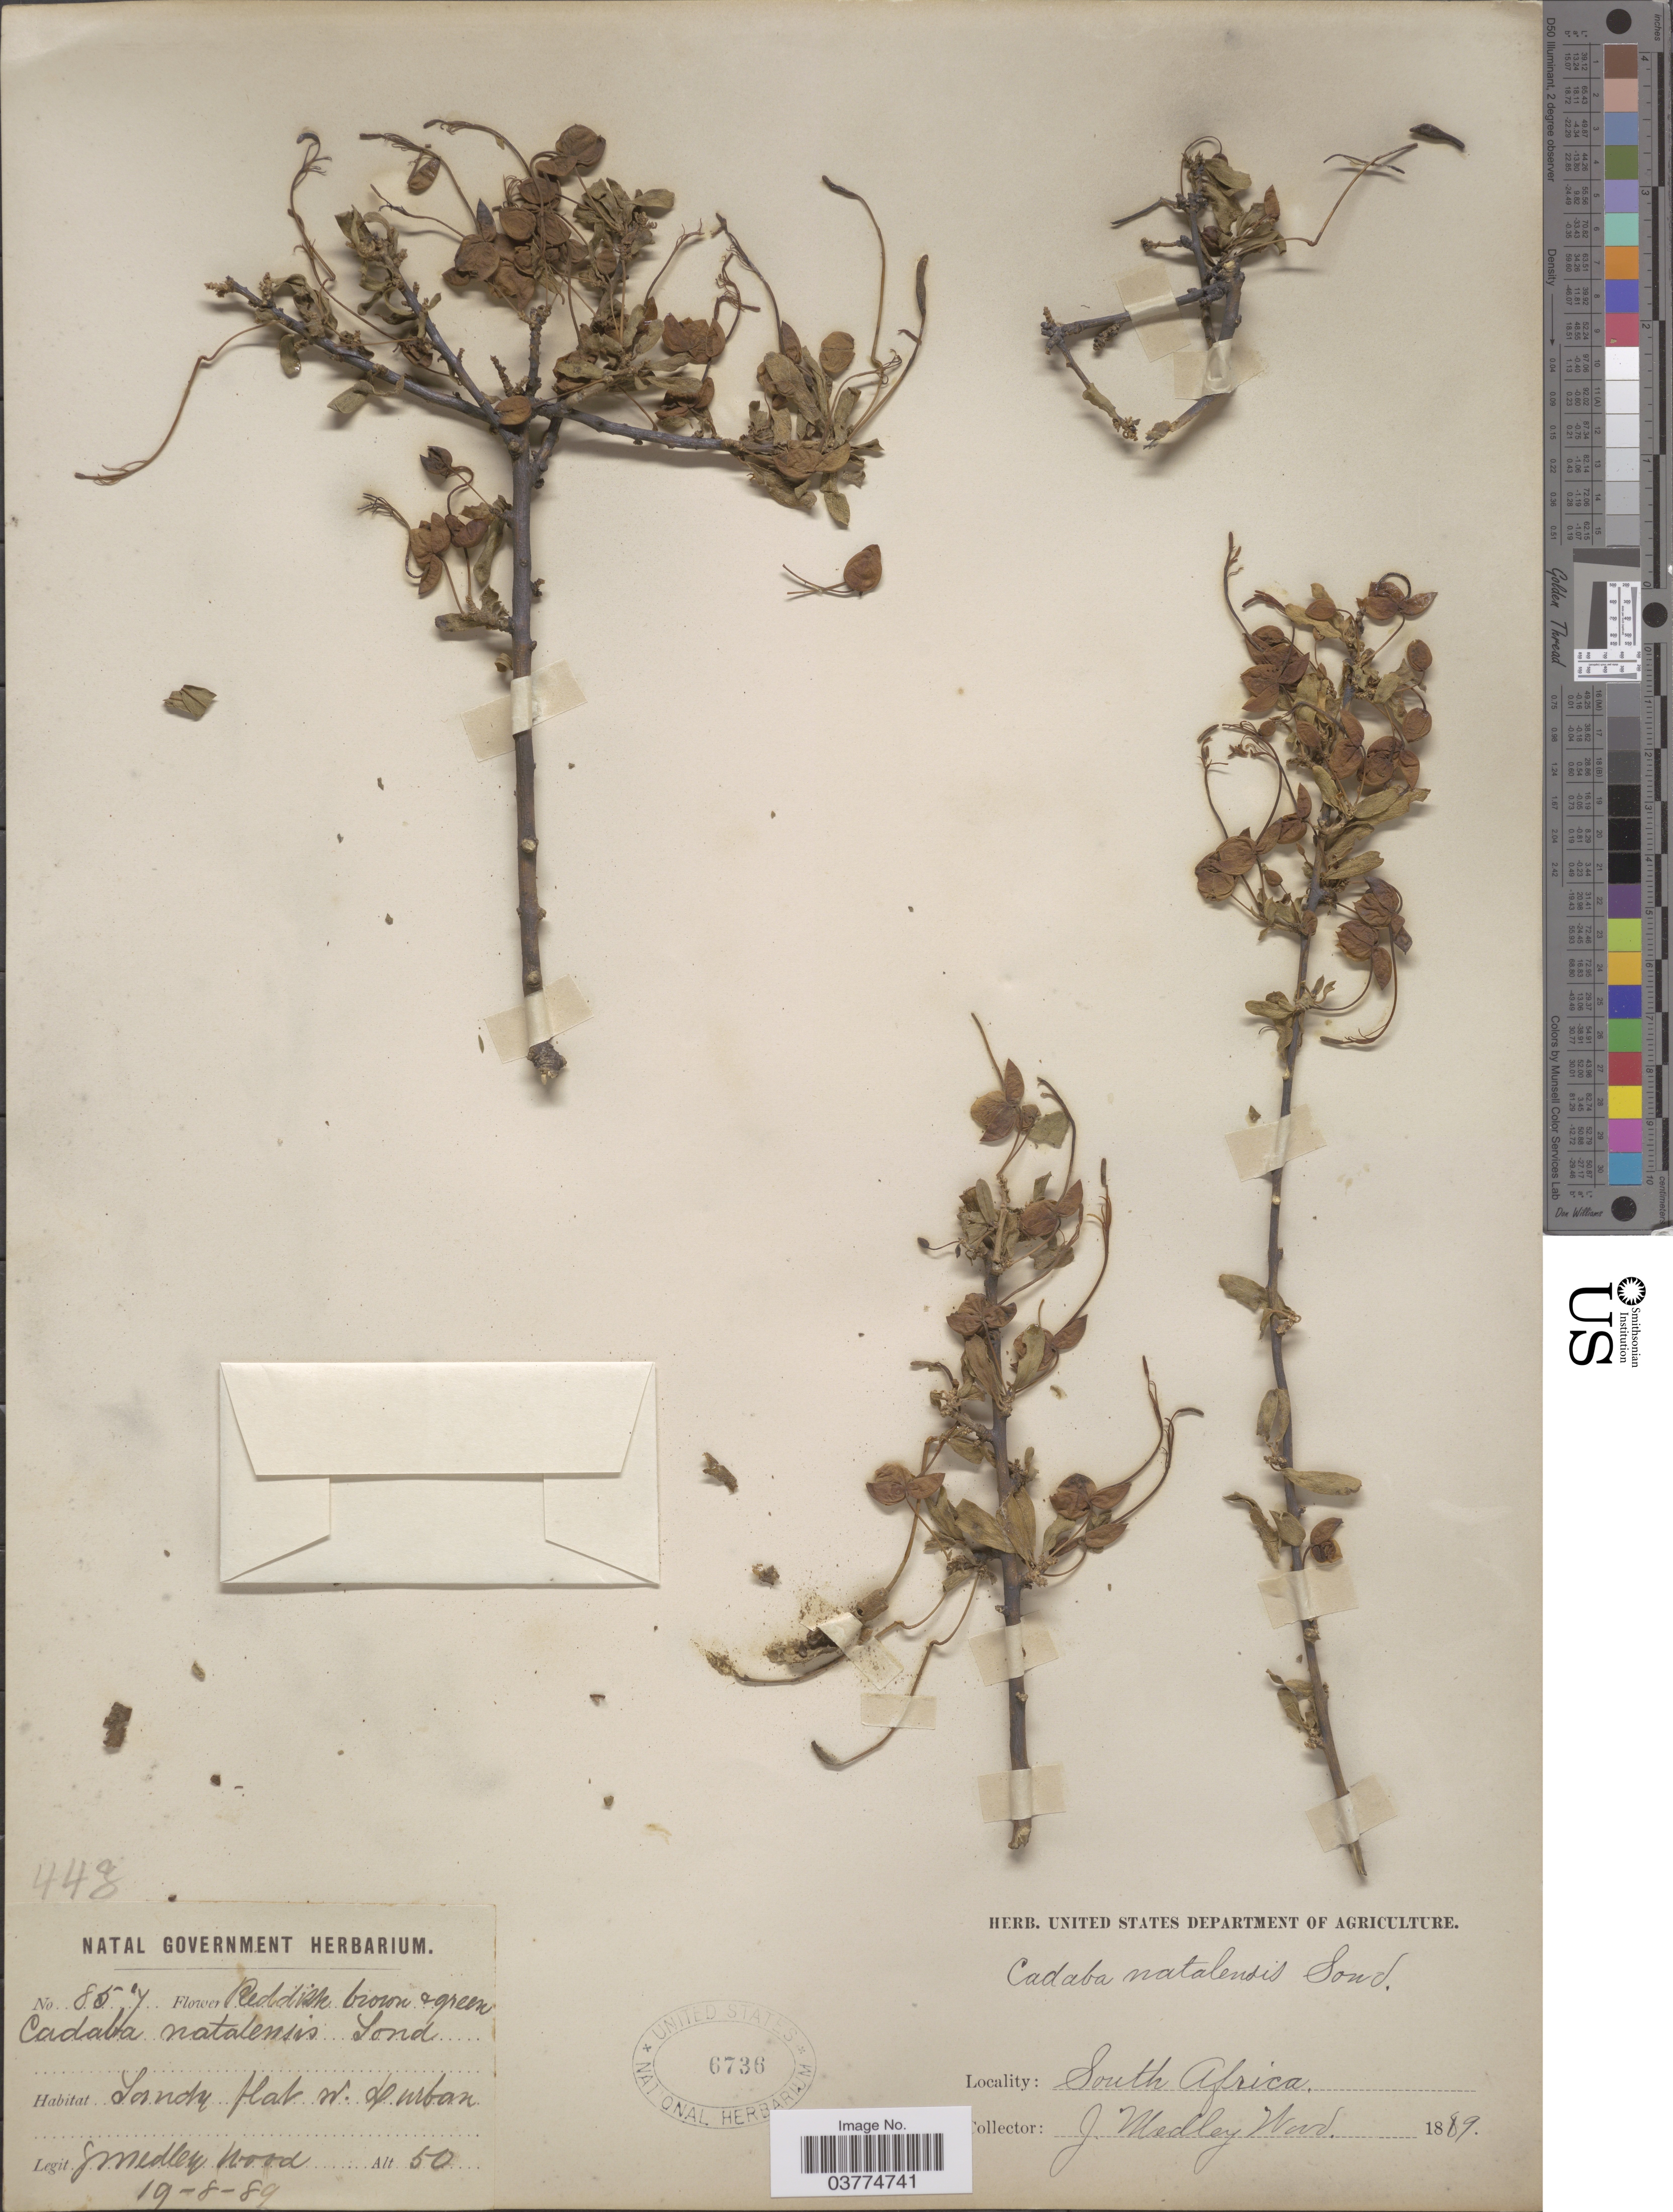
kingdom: Plantae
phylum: Tracheophyta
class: Magnoliopsida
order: Brassicales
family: Capparaceae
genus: Cadaba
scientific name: Cadaba natalensis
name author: Sond.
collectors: J. Medley Wood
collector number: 857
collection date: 1889-08-19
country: South Africa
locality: Sandy flat W. of Durban.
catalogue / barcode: US 6736